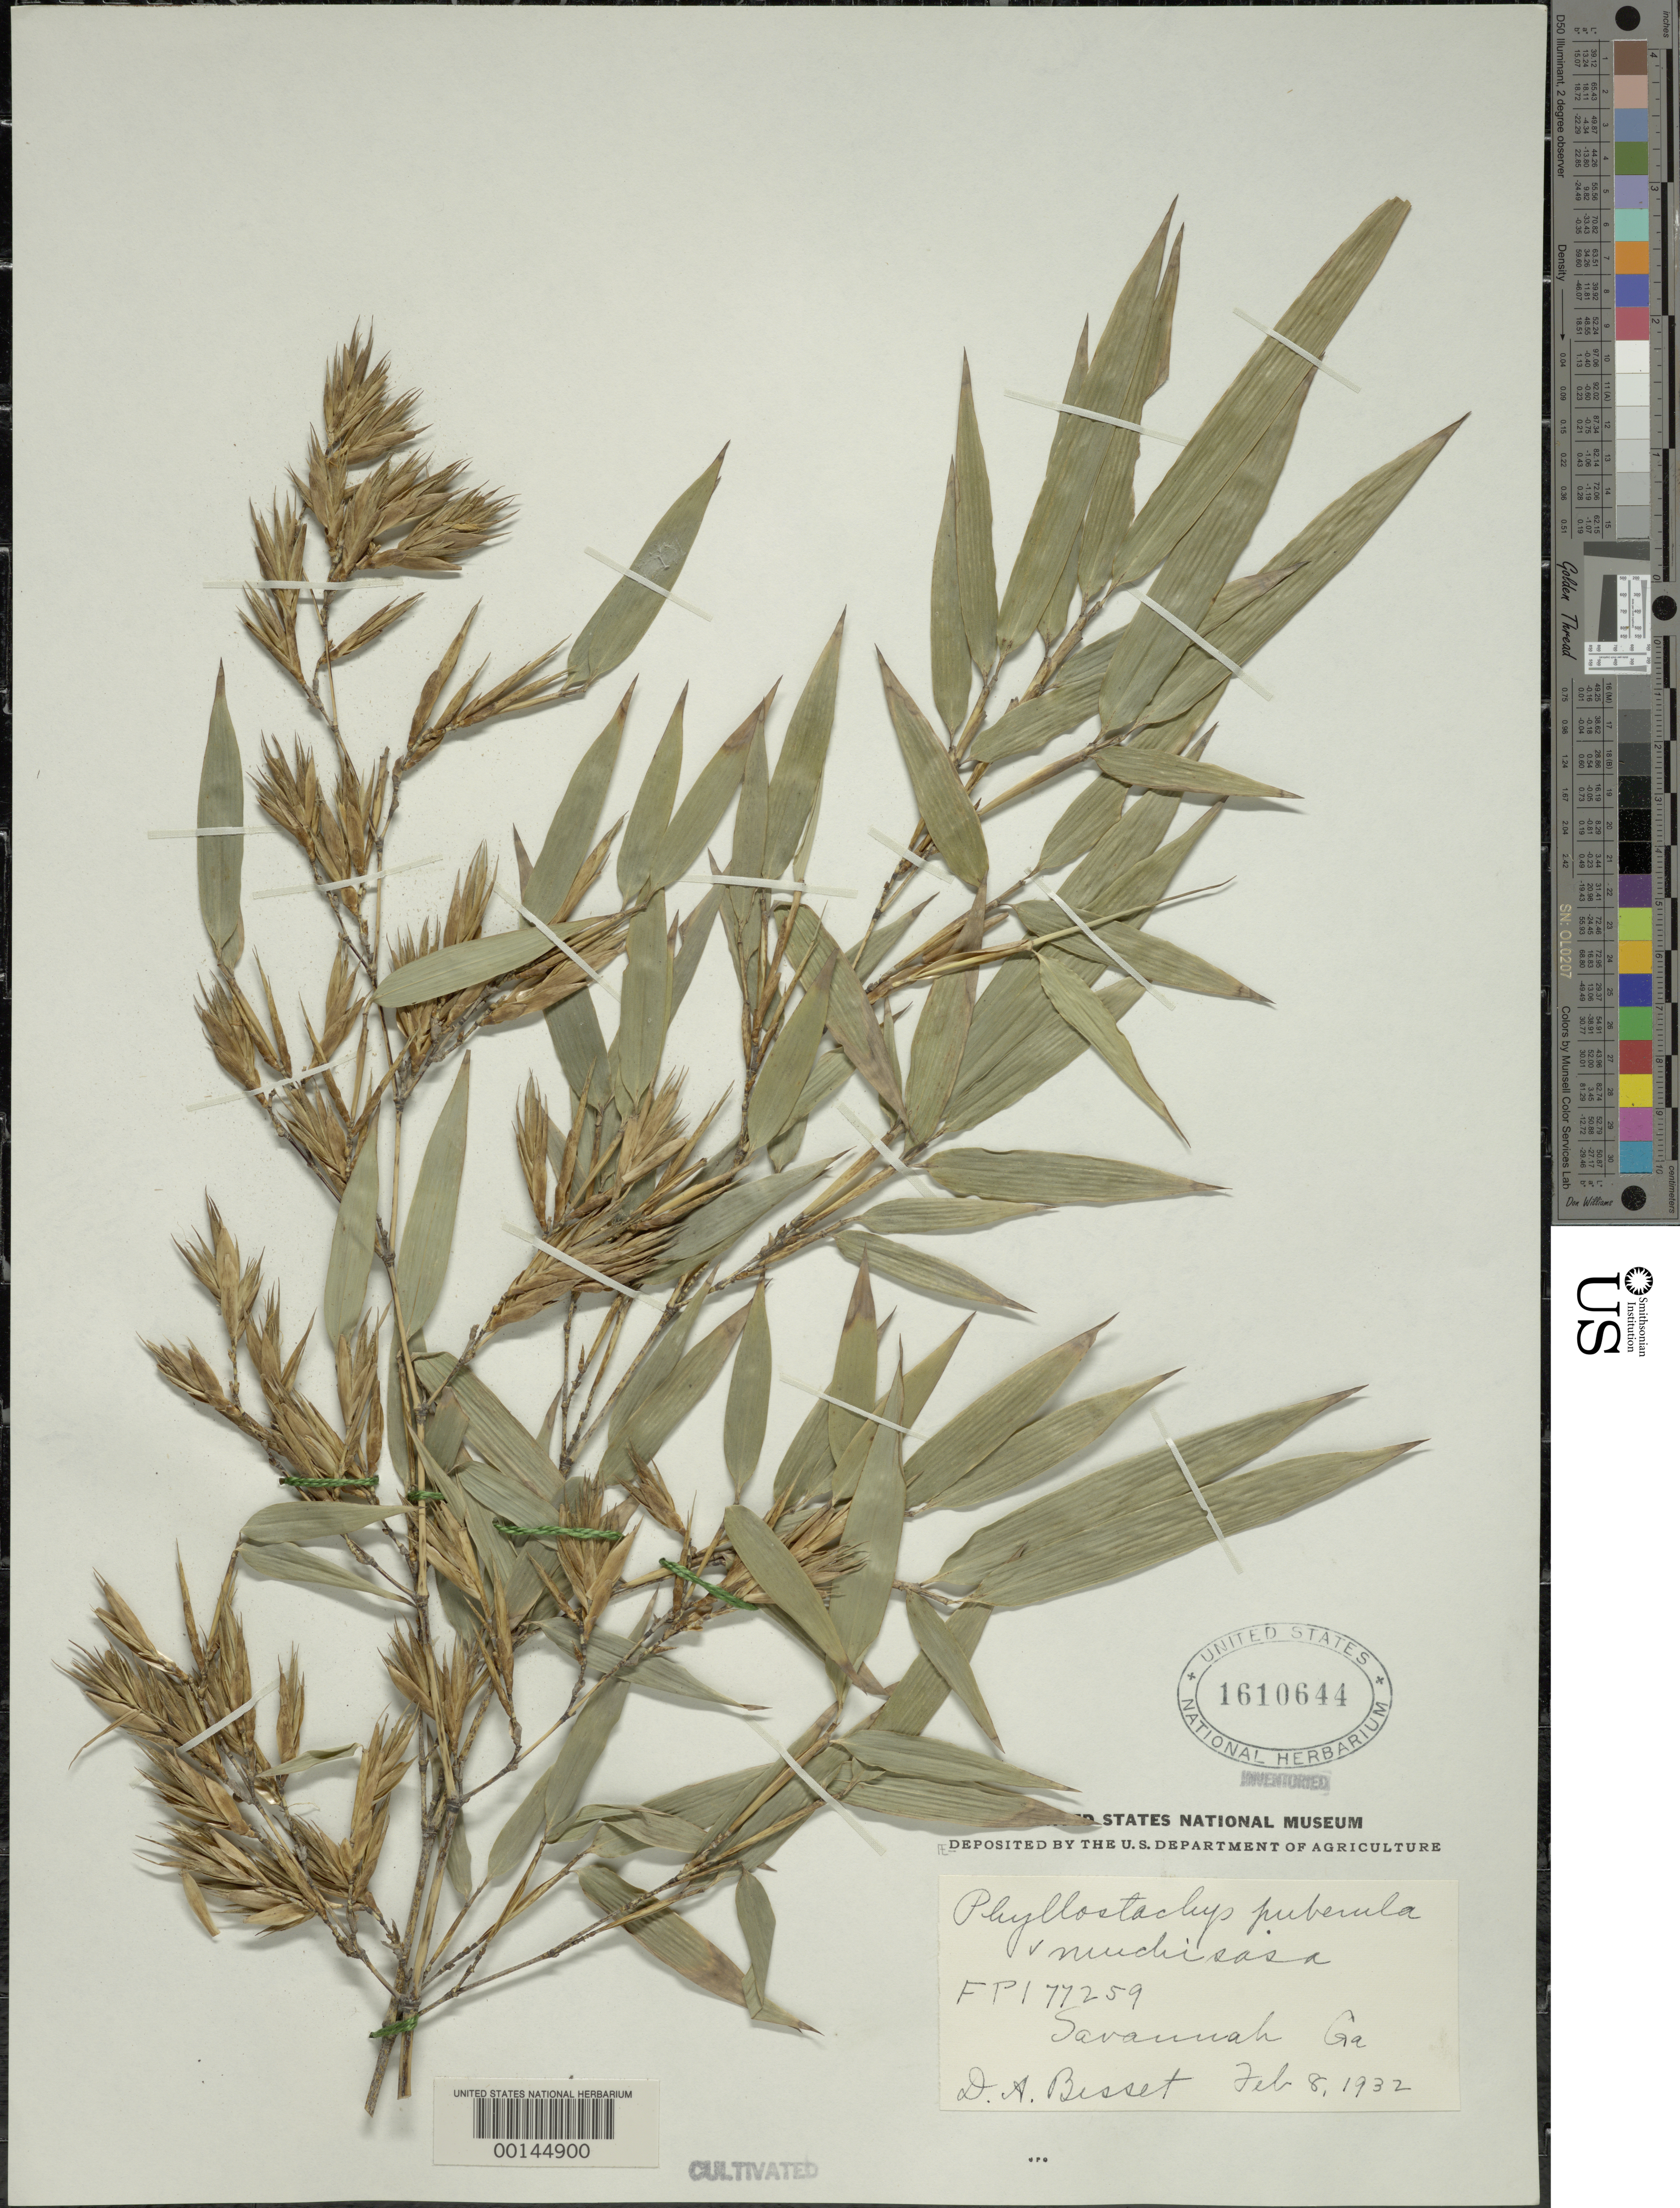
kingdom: Plantae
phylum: Tracheophyta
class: Liliopsida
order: Poales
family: Poaceae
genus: Phyllostachys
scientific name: Phyllostachys nigra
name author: (Lodd. ex Lindl.) Munro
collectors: D. Bisset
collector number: PI 77259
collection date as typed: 08 Feb 1932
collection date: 1932-02-08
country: United States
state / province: Georgia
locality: Savannah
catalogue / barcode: US 1610644